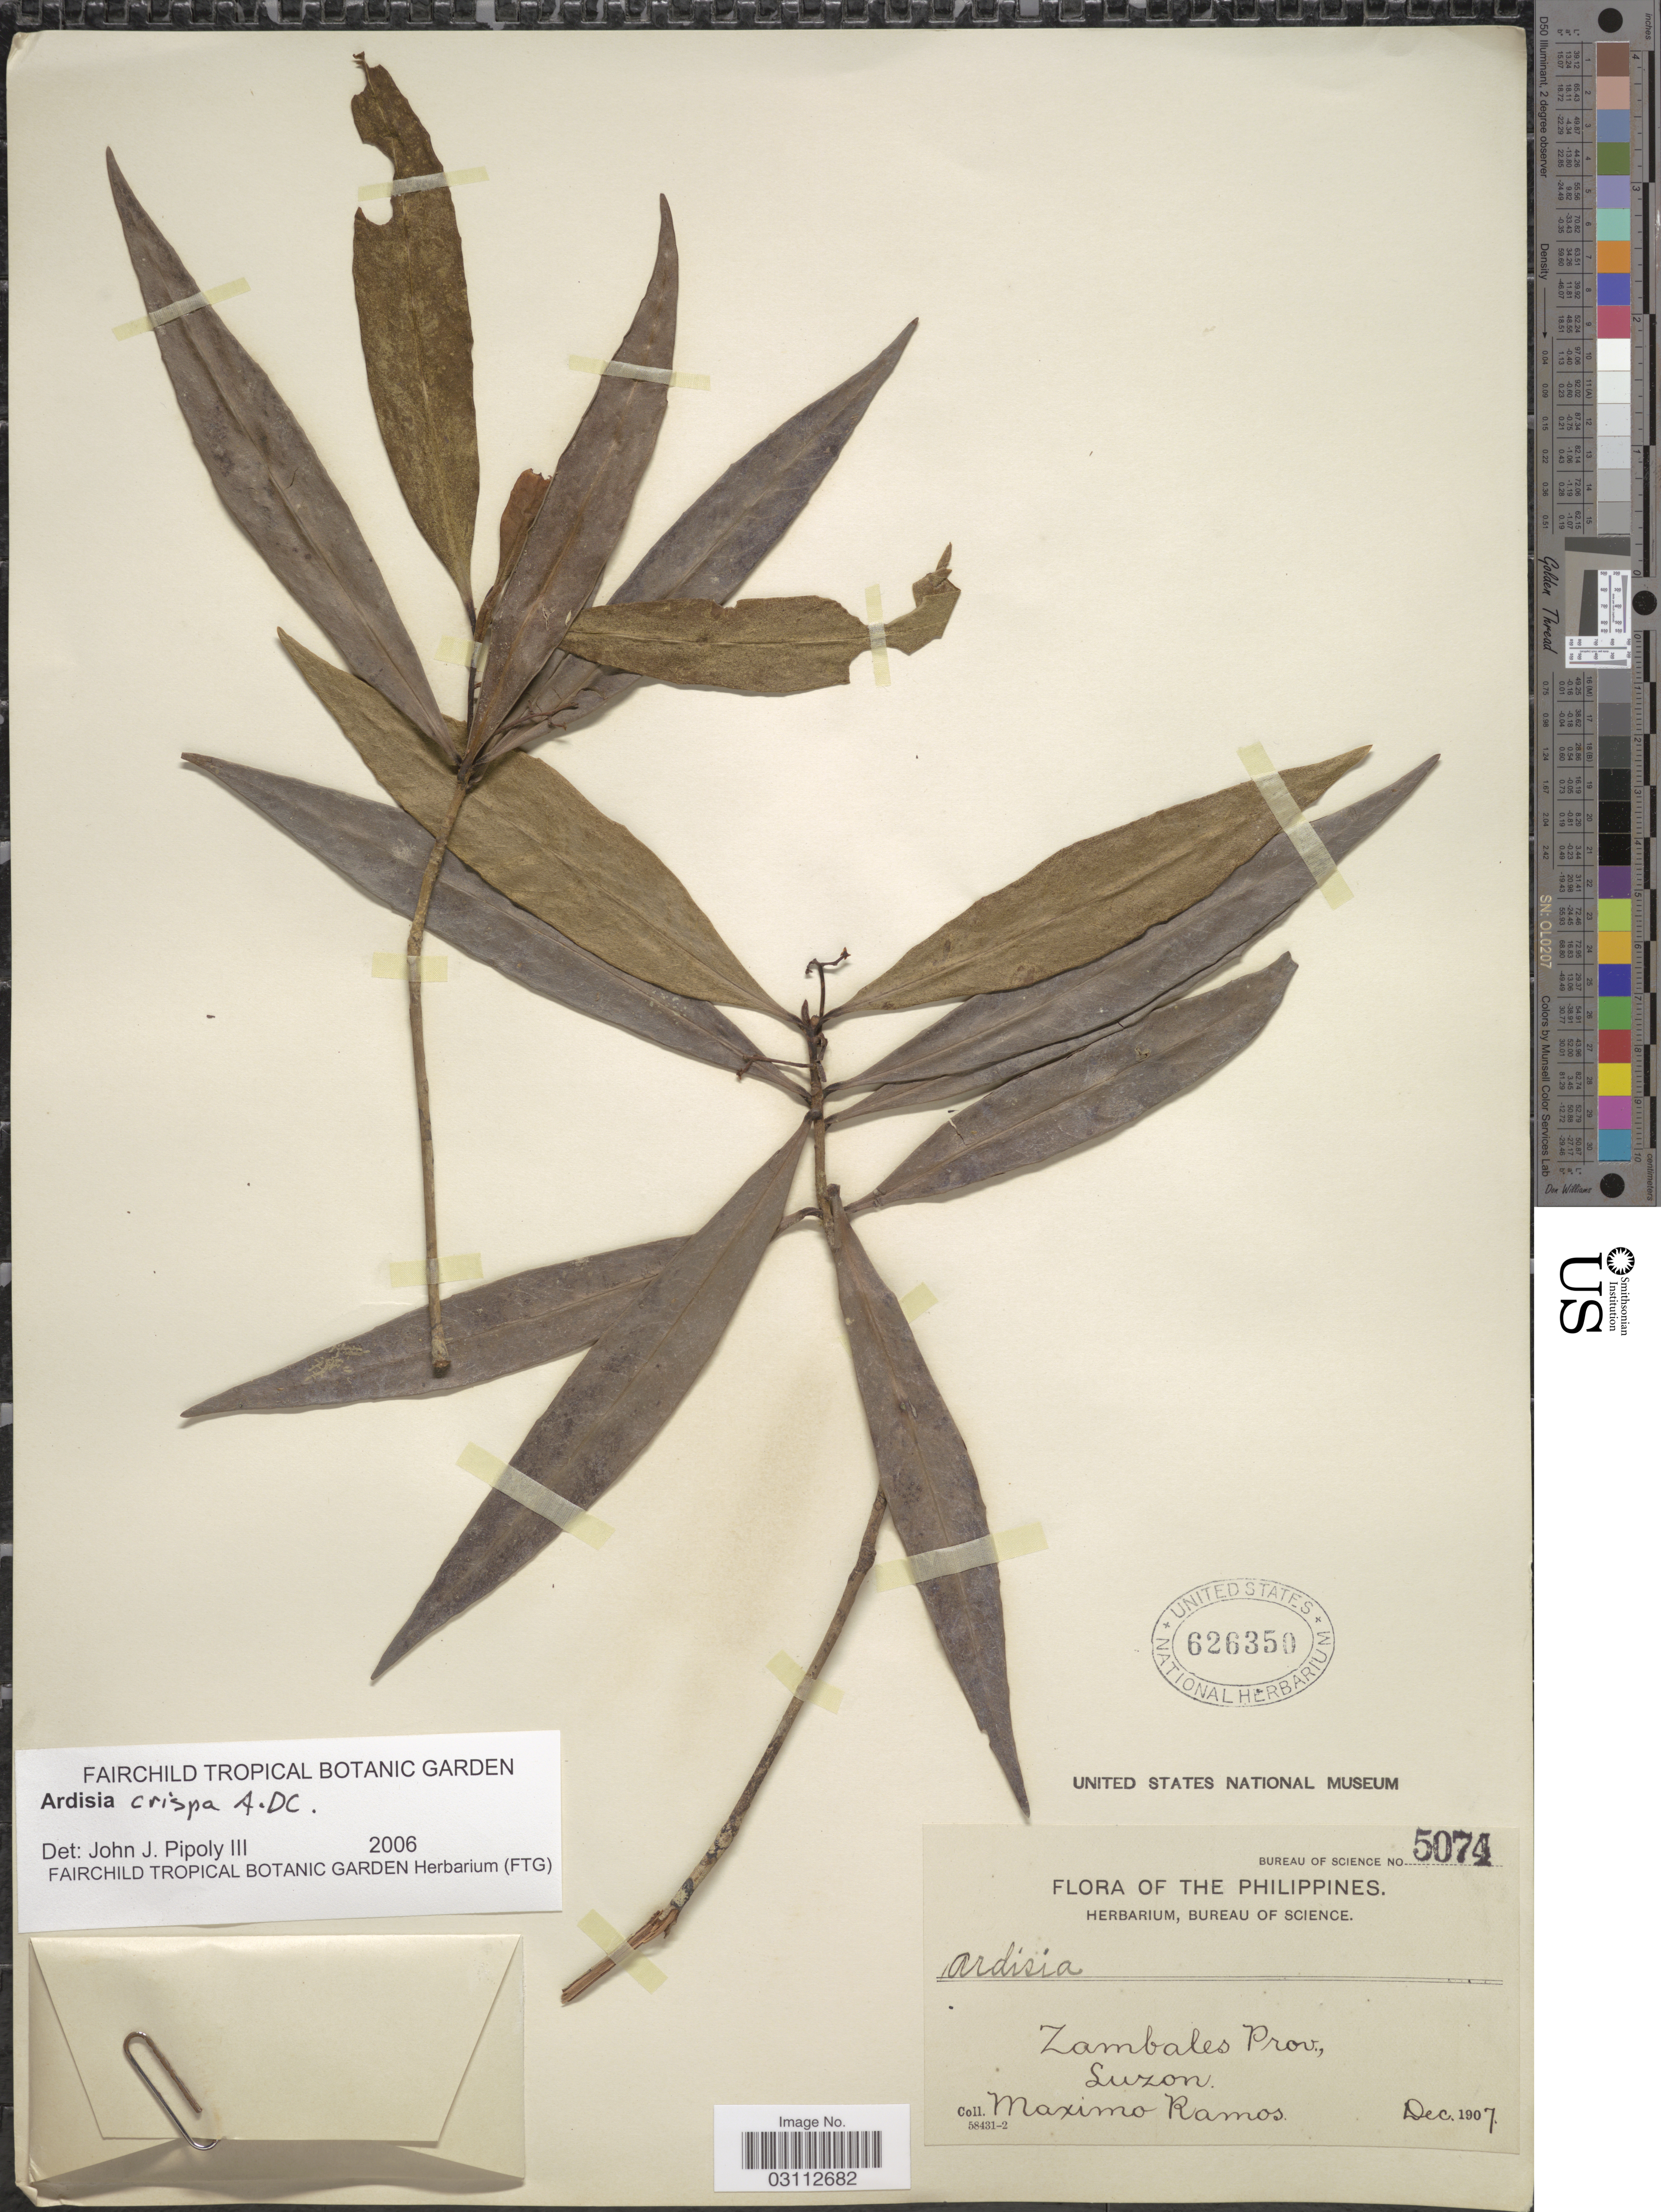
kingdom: Plantae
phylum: Tracheophyta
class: Magnoliopsida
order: Ericales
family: Primulaceae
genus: Ardisia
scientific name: Ardisia crenata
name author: Sims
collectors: M. Ramos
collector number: Bureau of science 5074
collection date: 1907-12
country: Philippines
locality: Zambales Prov., Luzon.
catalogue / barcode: US 626350